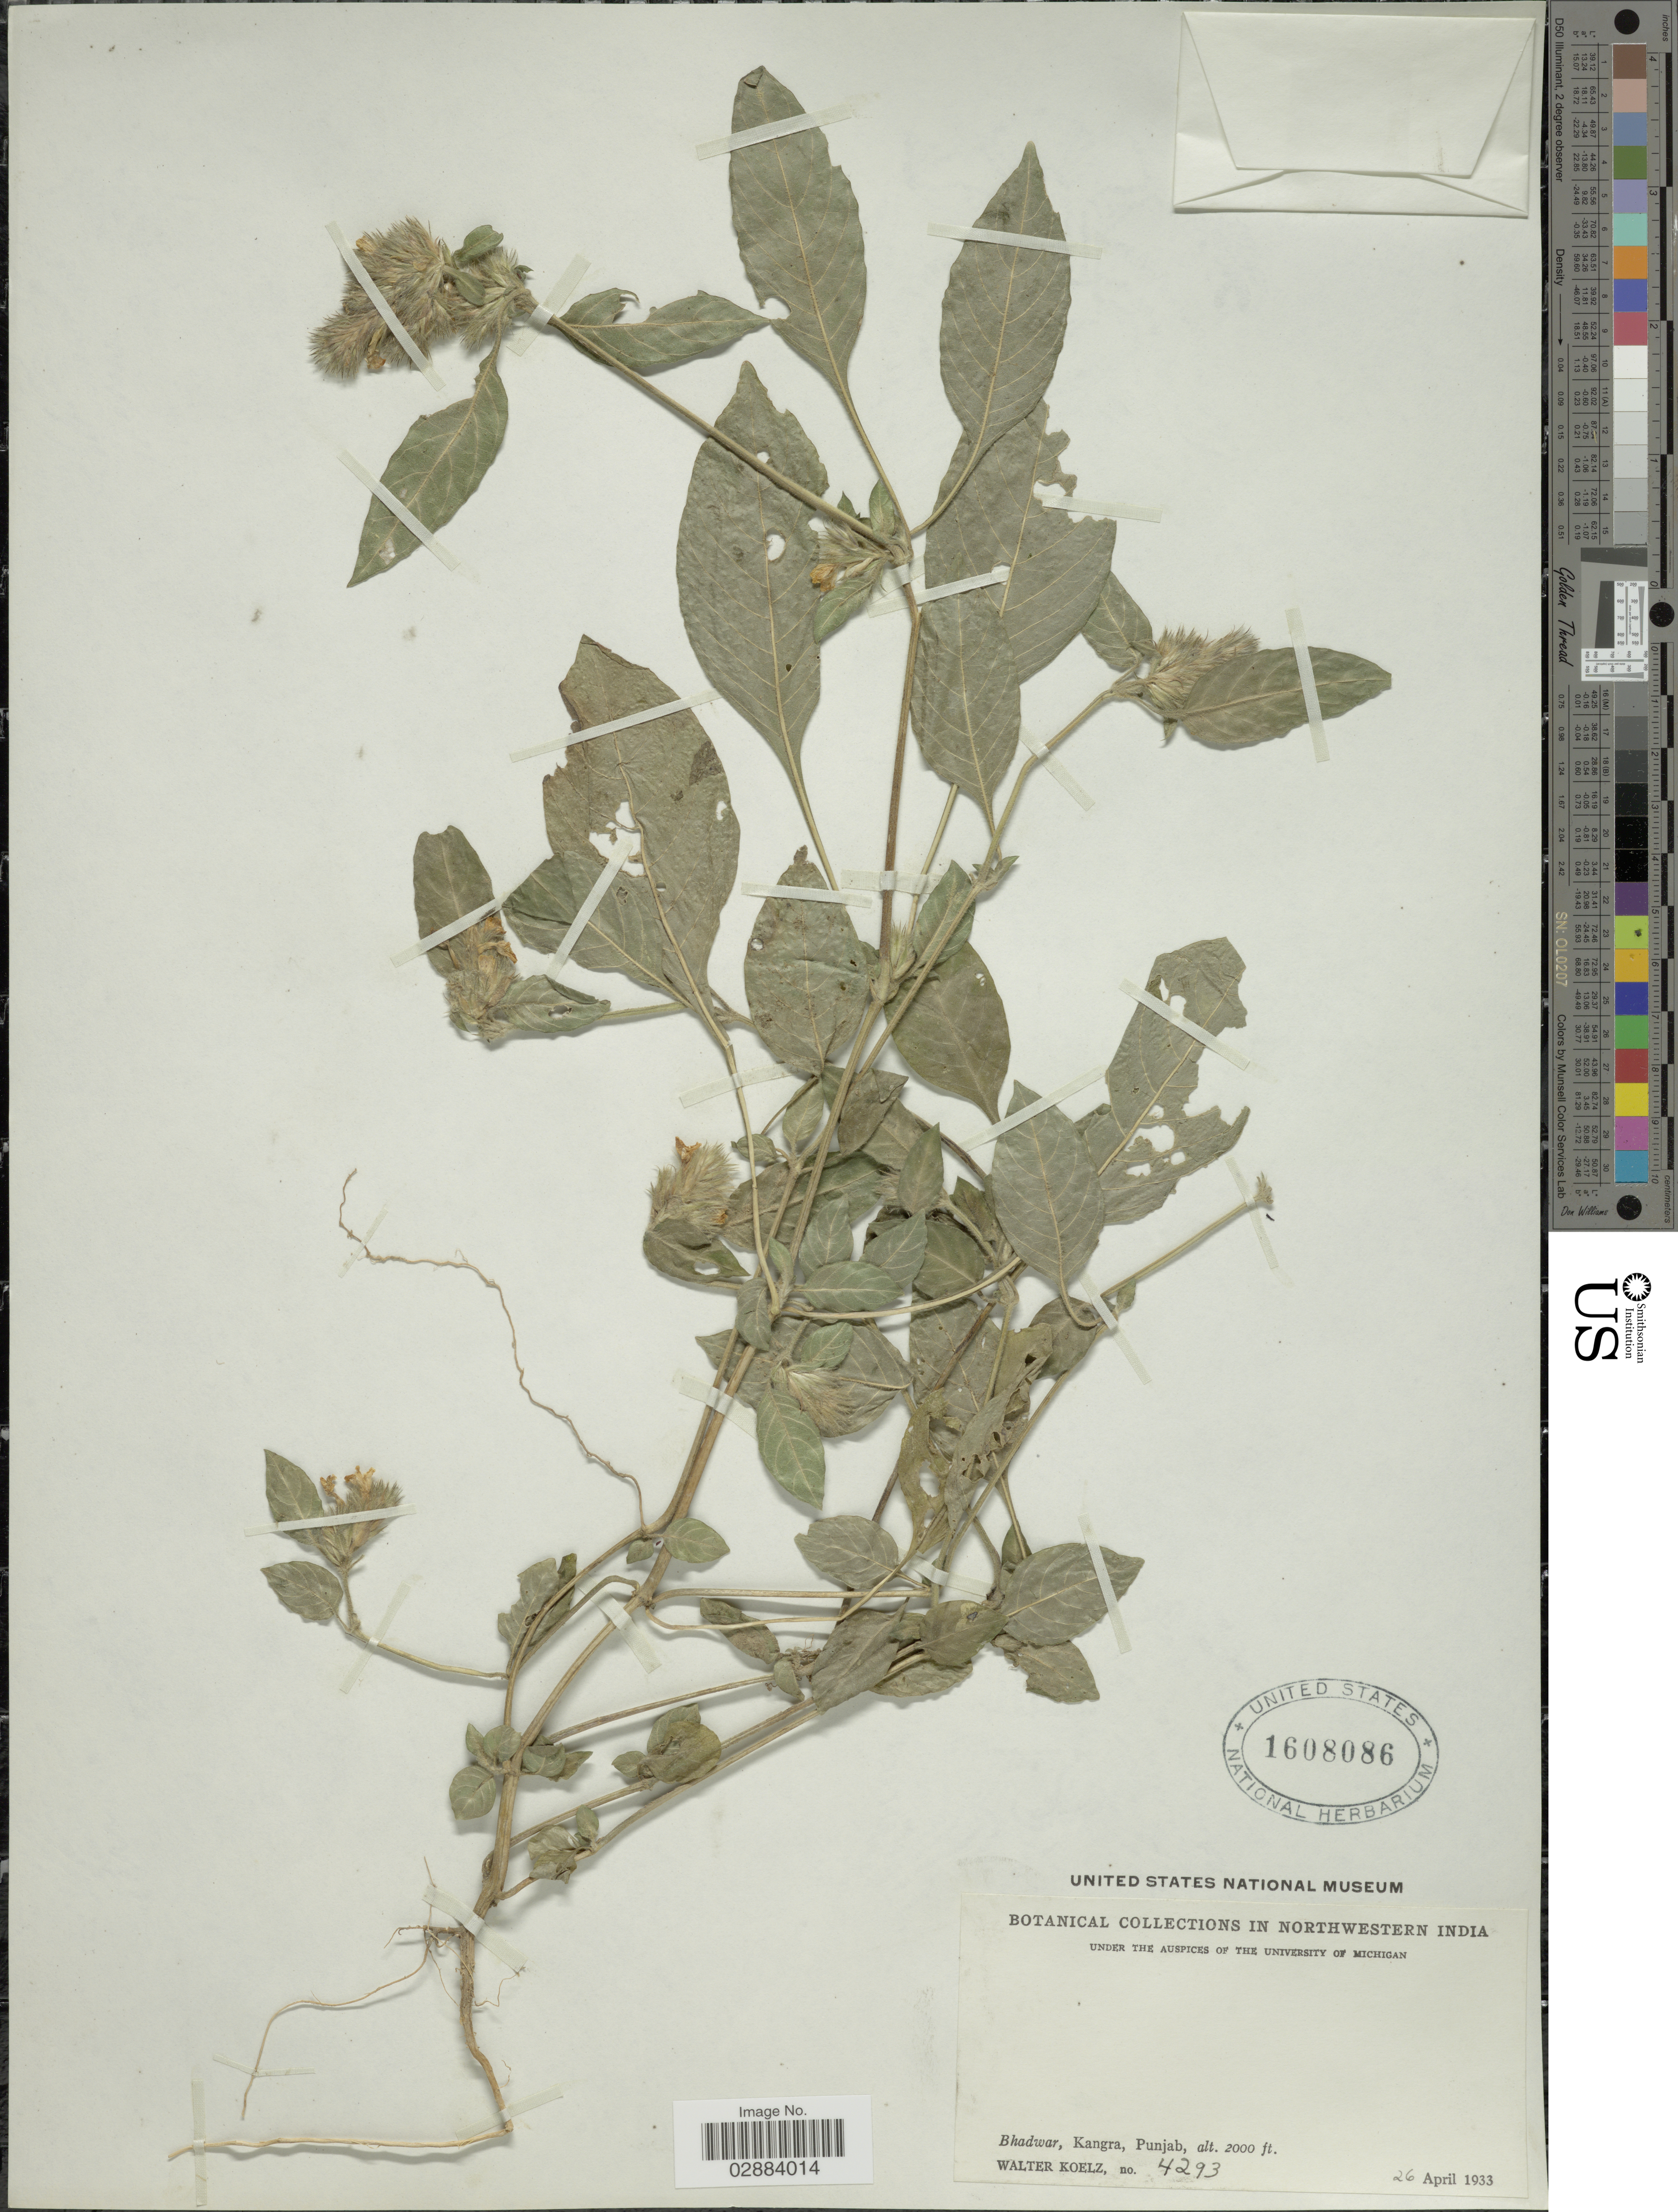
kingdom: Plantae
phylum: Tracheophyta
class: Magnoliopsida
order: Lamiales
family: Acanthaceae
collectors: W. N. Koelz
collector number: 4293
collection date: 1933-04-26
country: India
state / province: Punjab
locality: Northwestern India. Bhadwar, Kangra, Punjab.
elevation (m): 610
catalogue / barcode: US 1608086